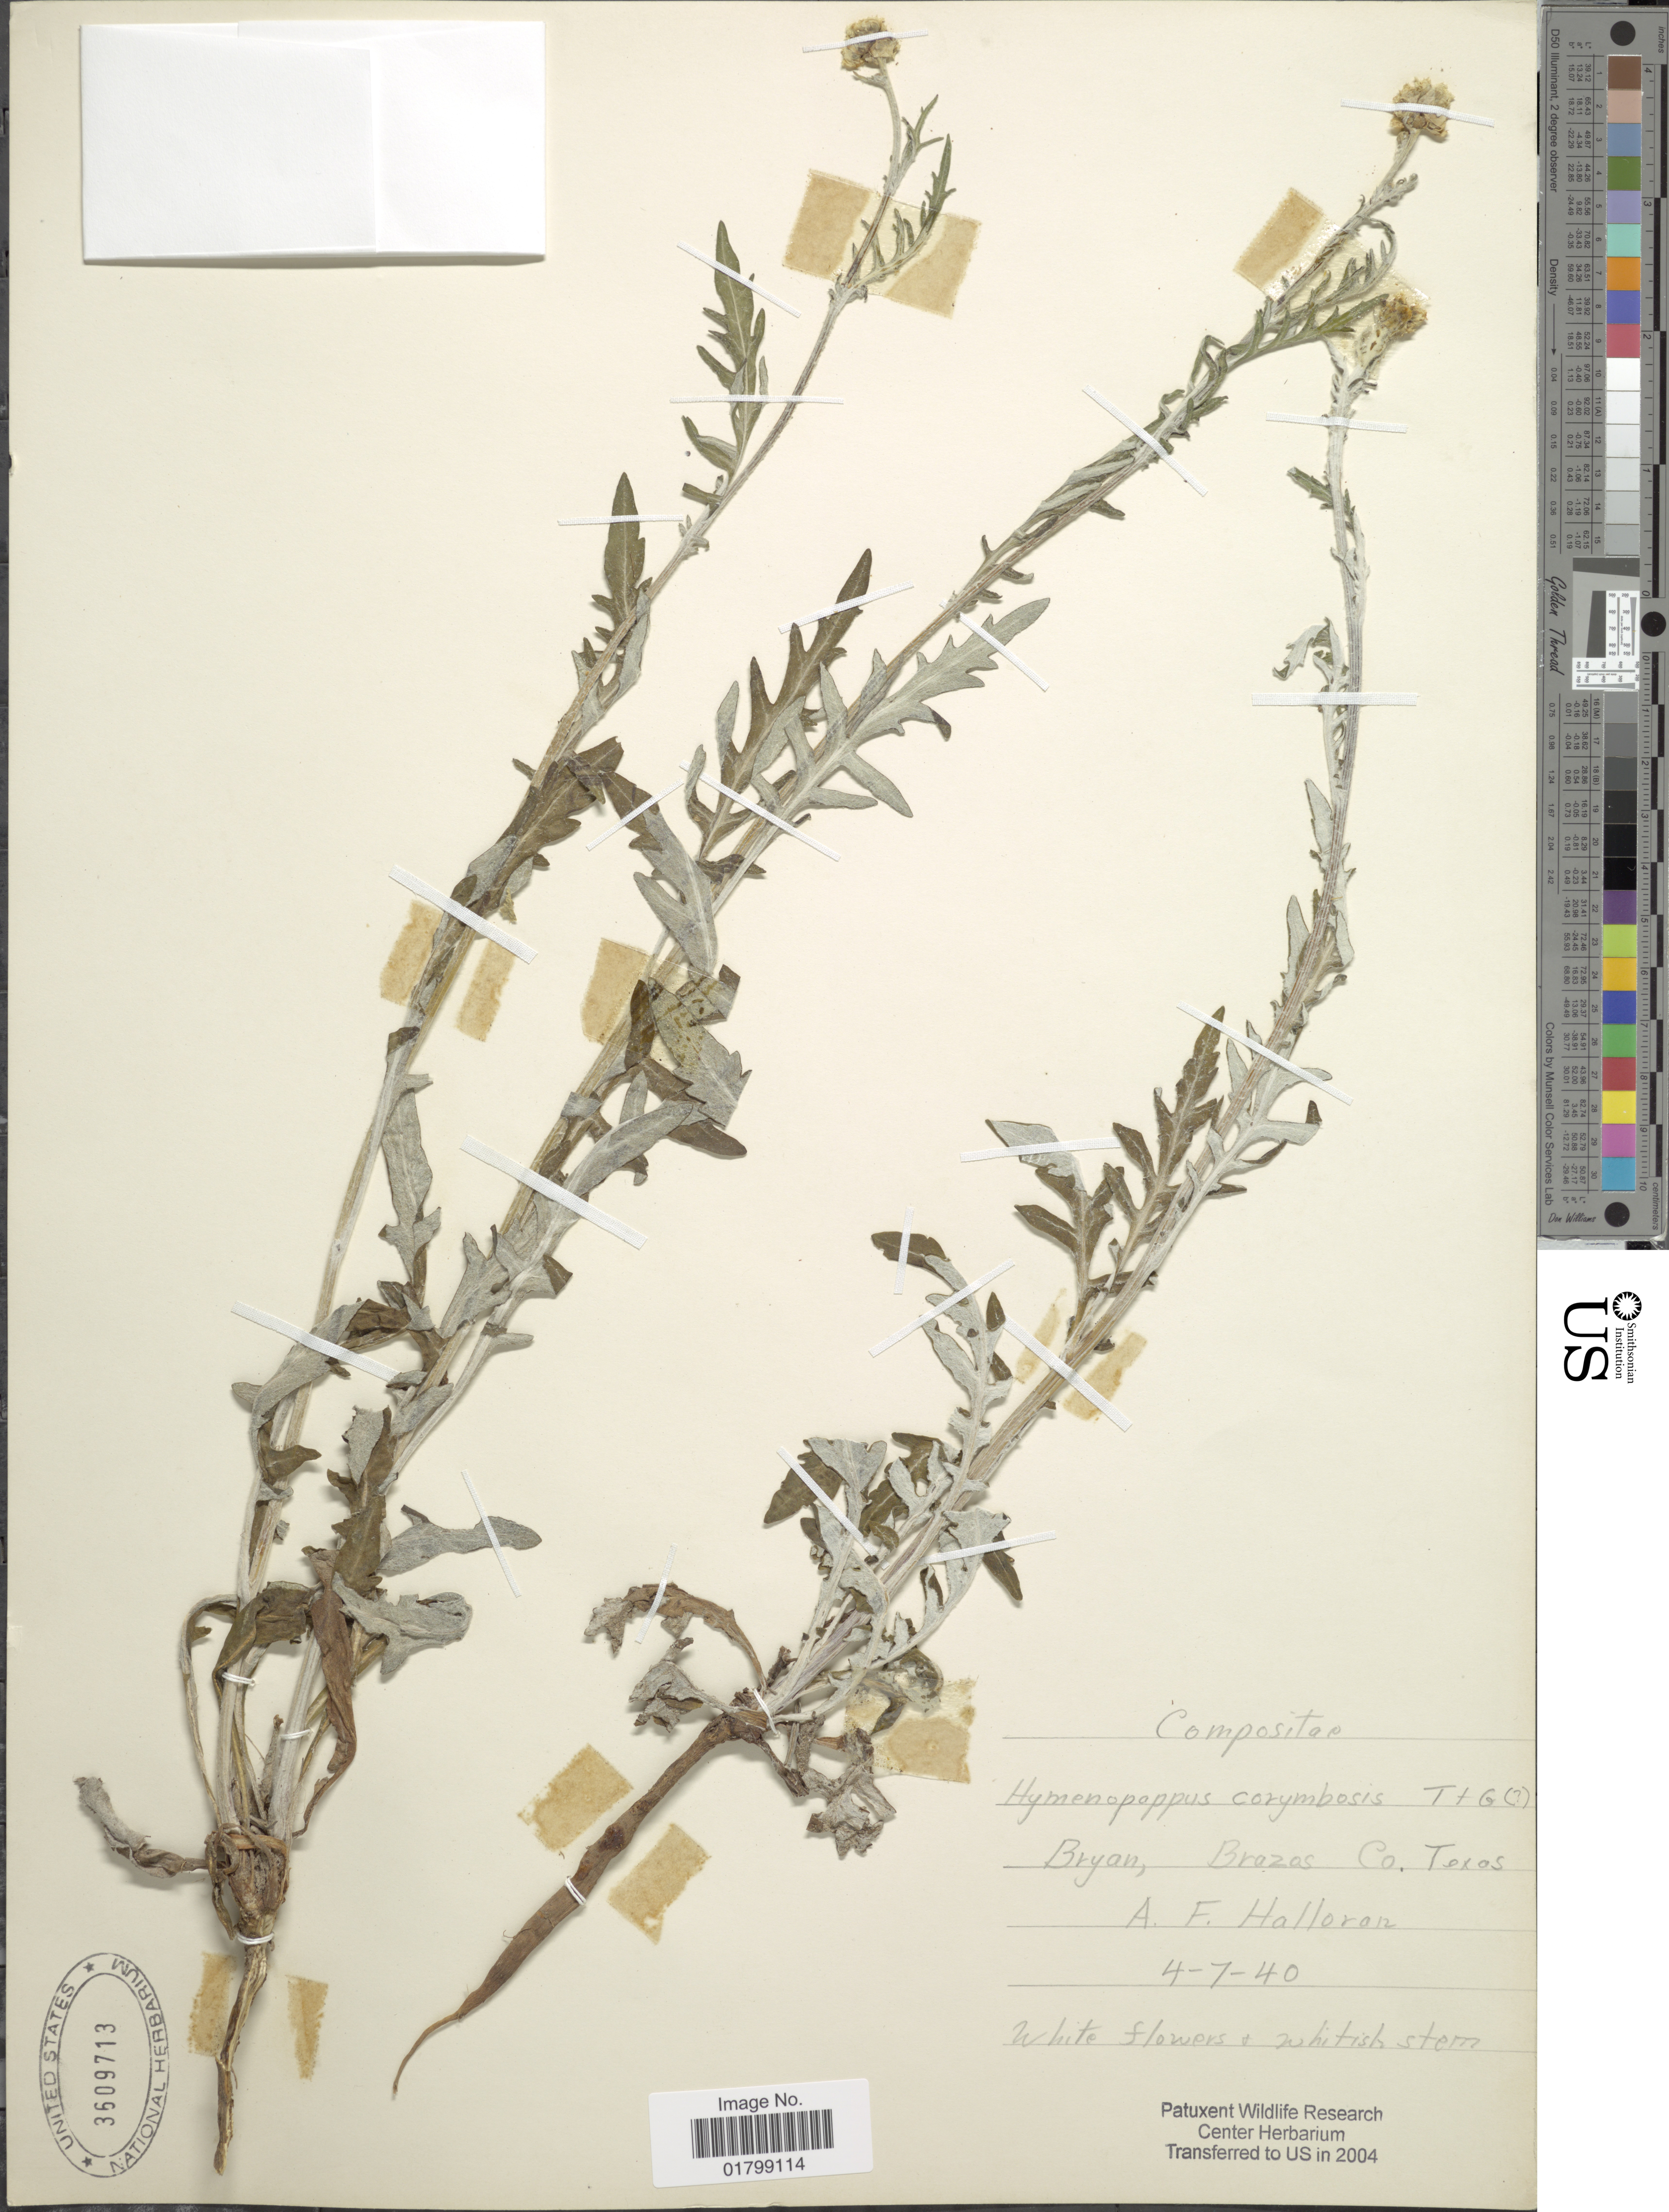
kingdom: Plantae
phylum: Tracheophyta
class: Magnoliopsida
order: Asterales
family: Asteraceae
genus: Hymenopappus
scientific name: Hymenopappus scabiosaeus var. corymbosus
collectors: A. Halloran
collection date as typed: Transcribed d/m/y: 7/4/40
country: United States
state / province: Texas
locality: Bryan, Brazas Co.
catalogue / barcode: US 3609713